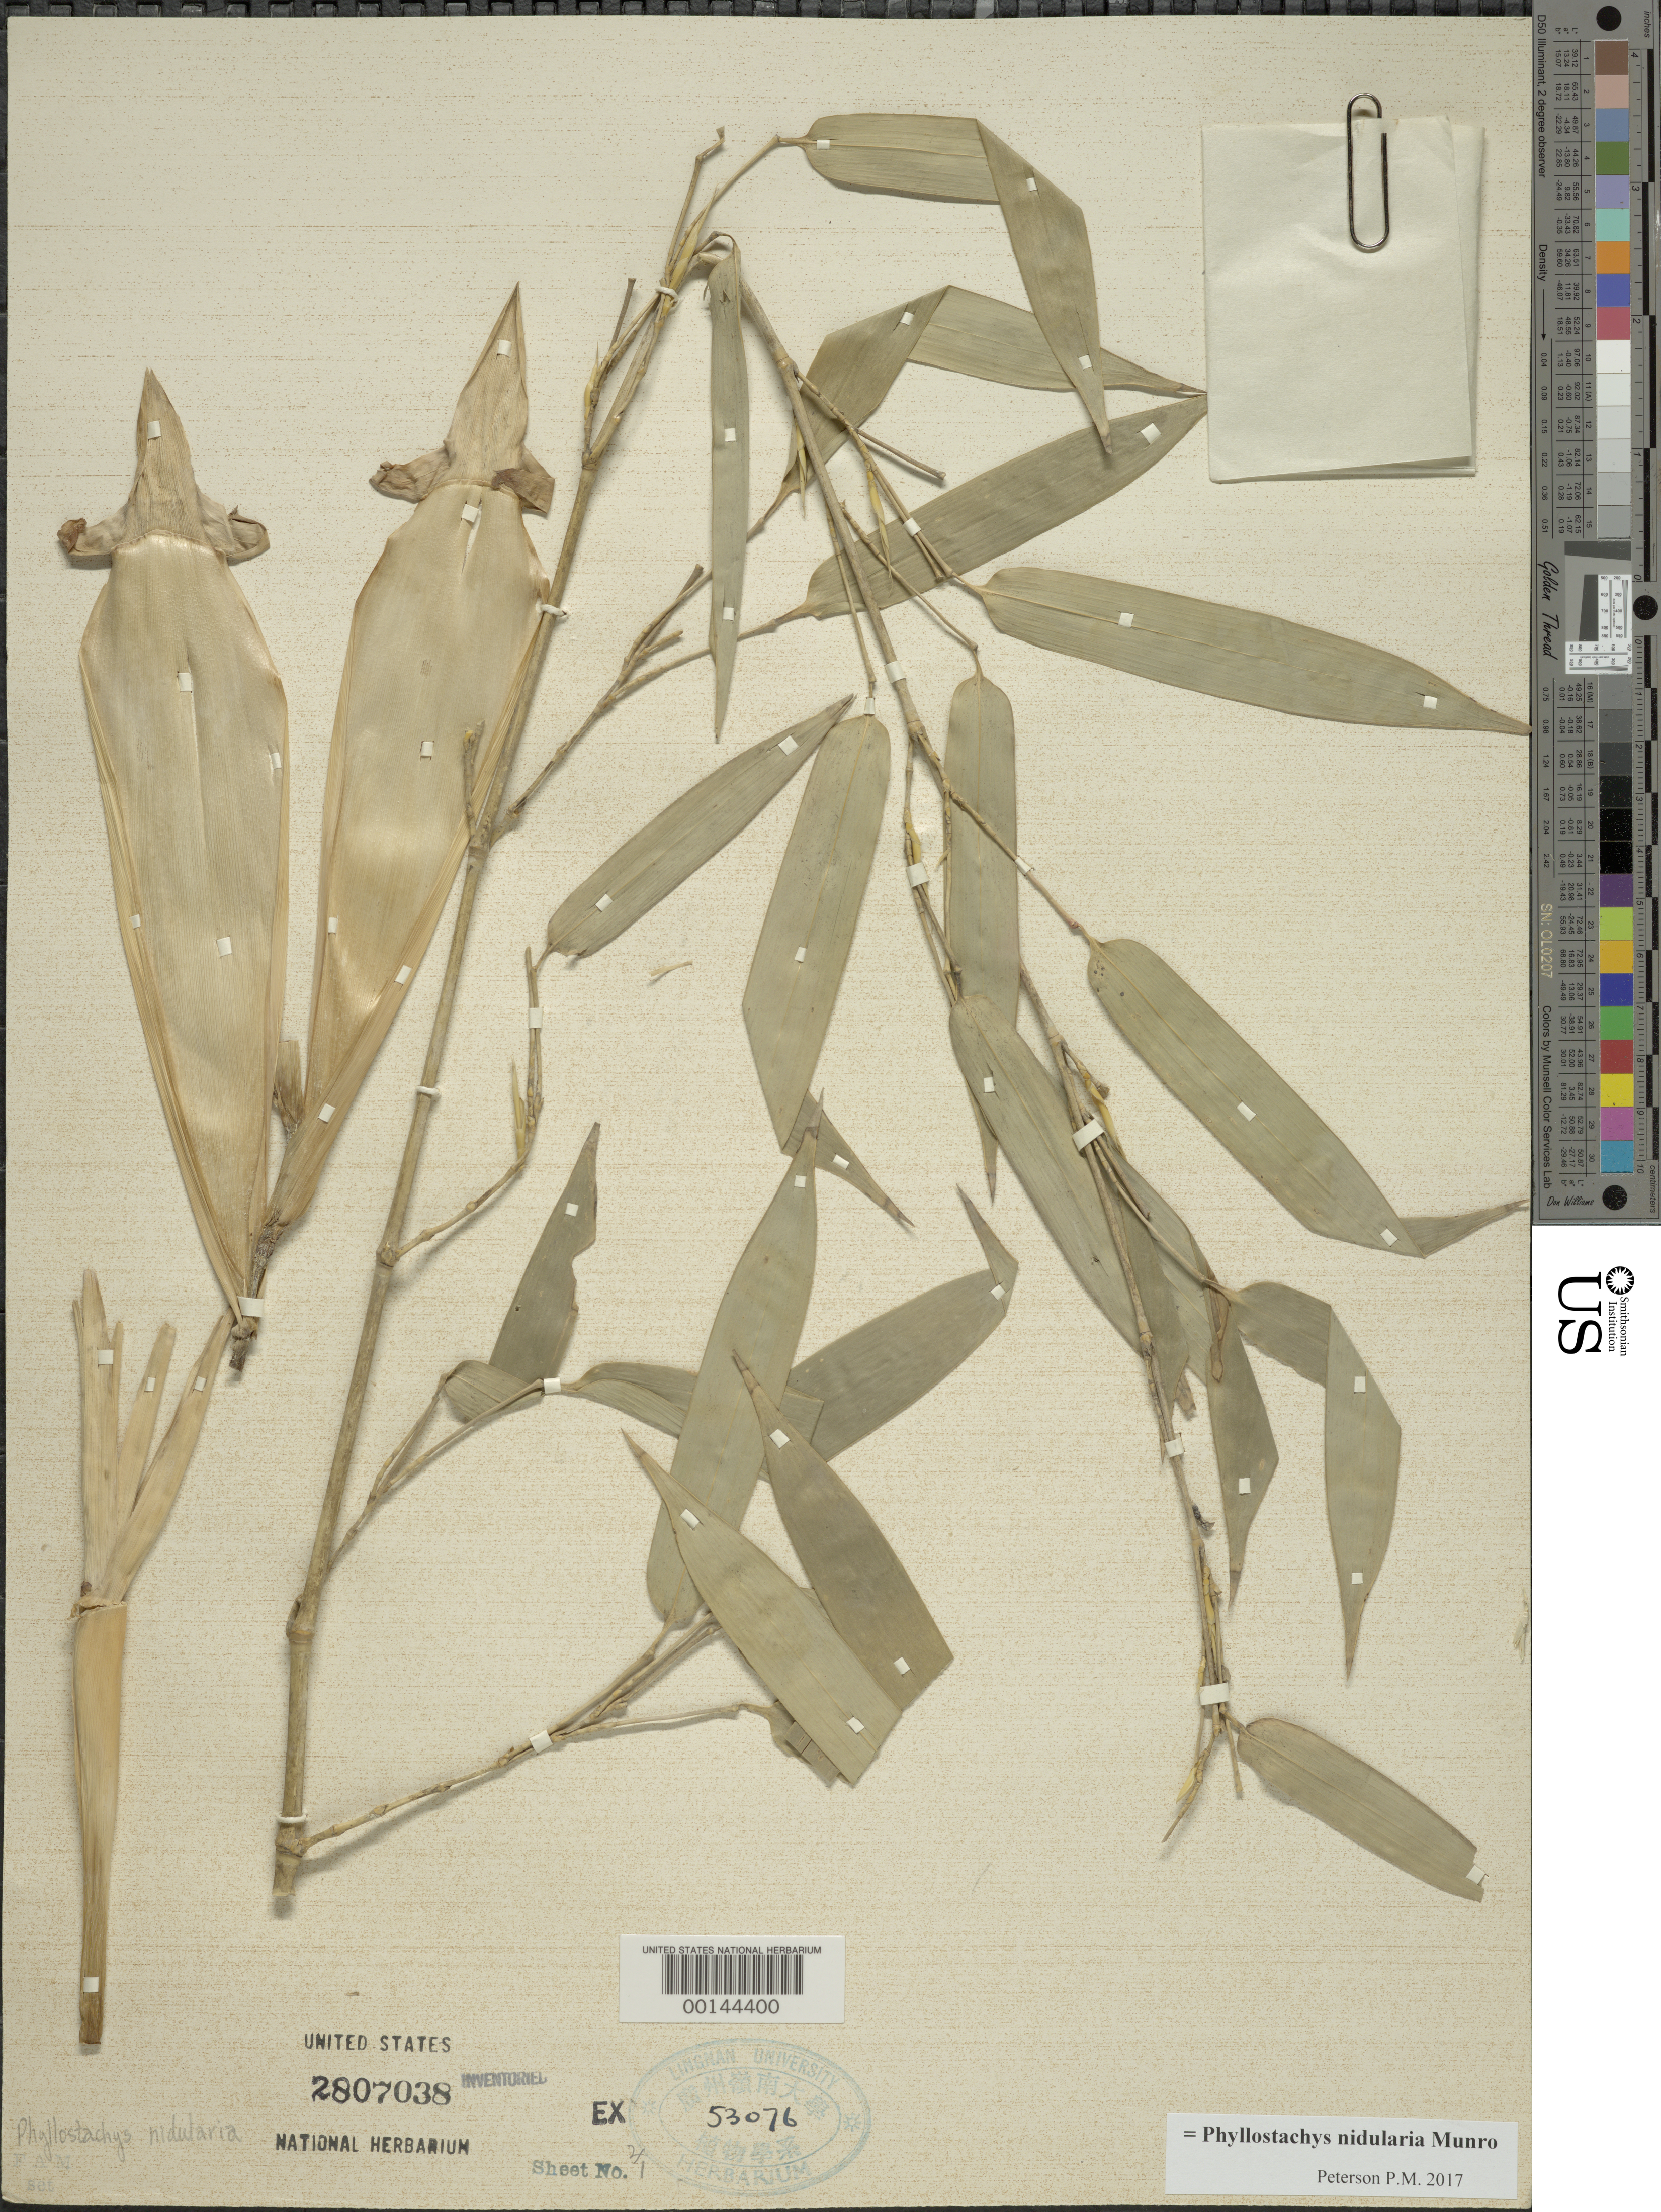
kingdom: Plantae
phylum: Tracheophyta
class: Liliopsida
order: Poales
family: Poaceae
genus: Phyllostachys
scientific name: Phyllostachys nidularia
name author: Munro ex Fenzi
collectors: C. Tso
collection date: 1929-05-24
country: China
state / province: Guangdong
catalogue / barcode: US 2807038